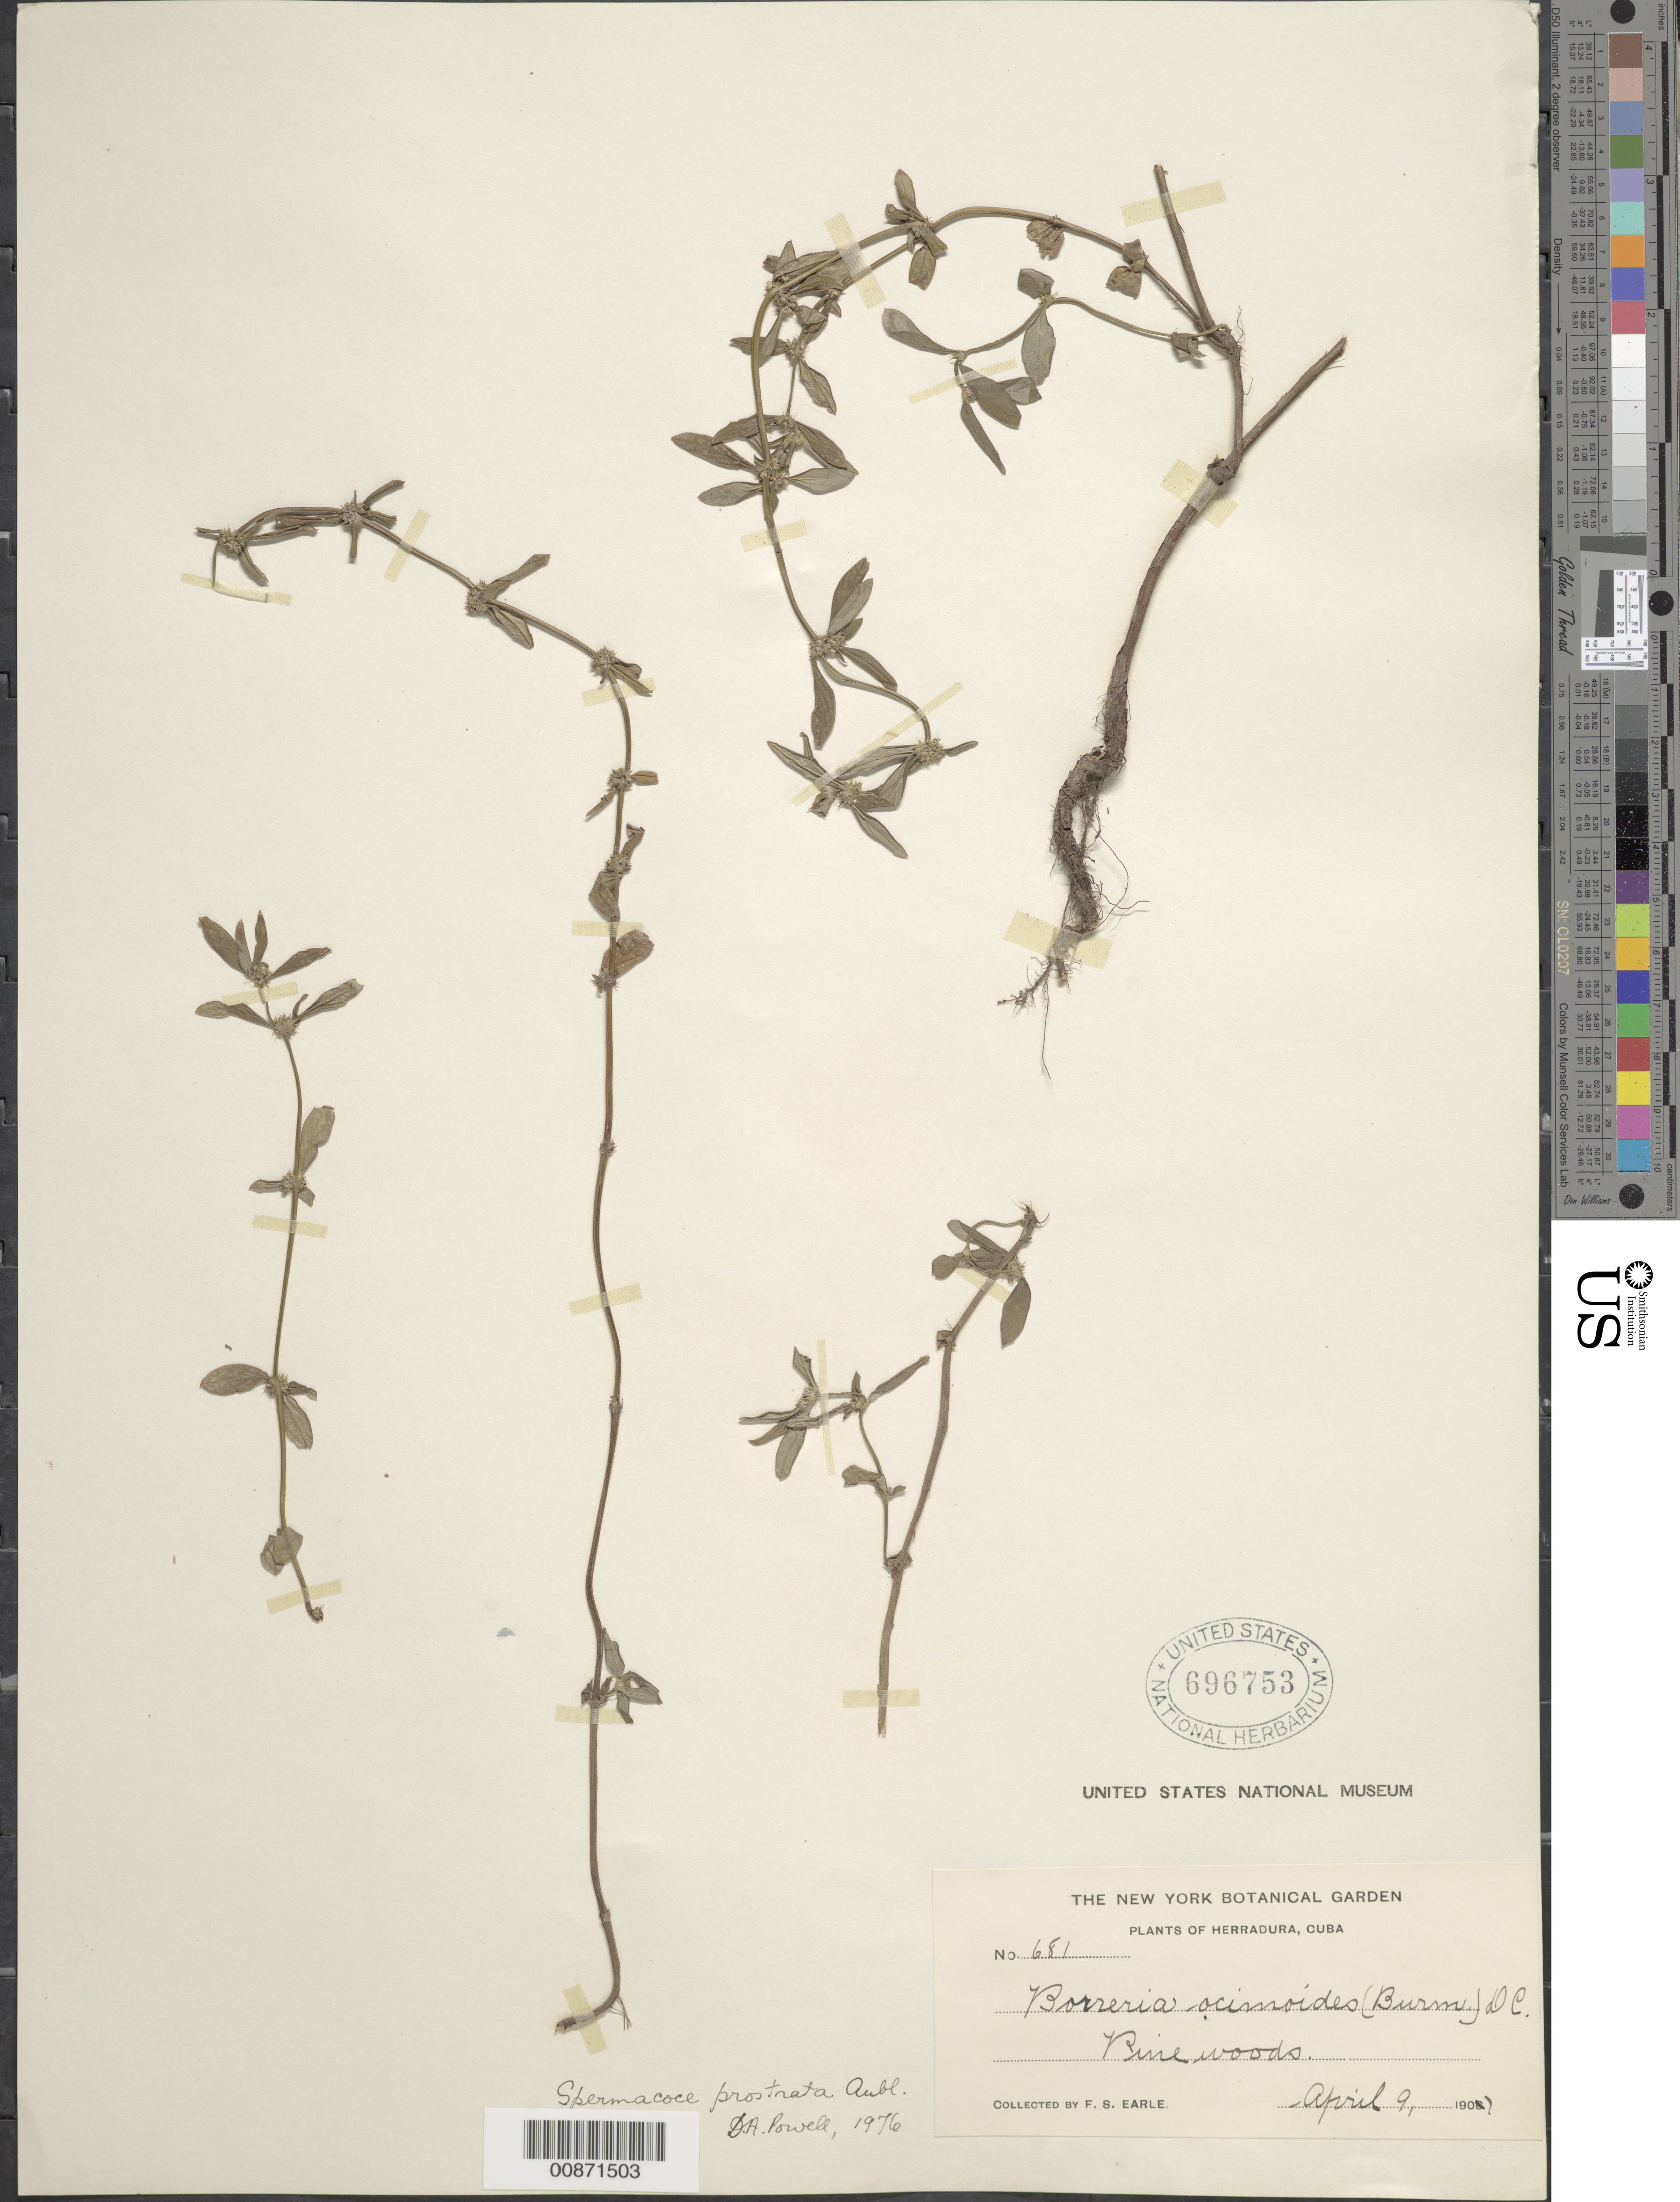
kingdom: Plantae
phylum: Tracheophyta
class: Magnoliopsida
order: Gentianales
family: Rubiaceae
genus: Spermacoce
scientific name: Spermacoce prostrata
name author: Aubl.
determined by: Powell, D. A.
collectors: F. S. Earle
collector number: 681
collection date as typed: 09 Apr 1907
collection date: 1907-04-09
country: Cuba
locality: Herradura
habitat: Pine woods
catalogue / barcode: US 696753